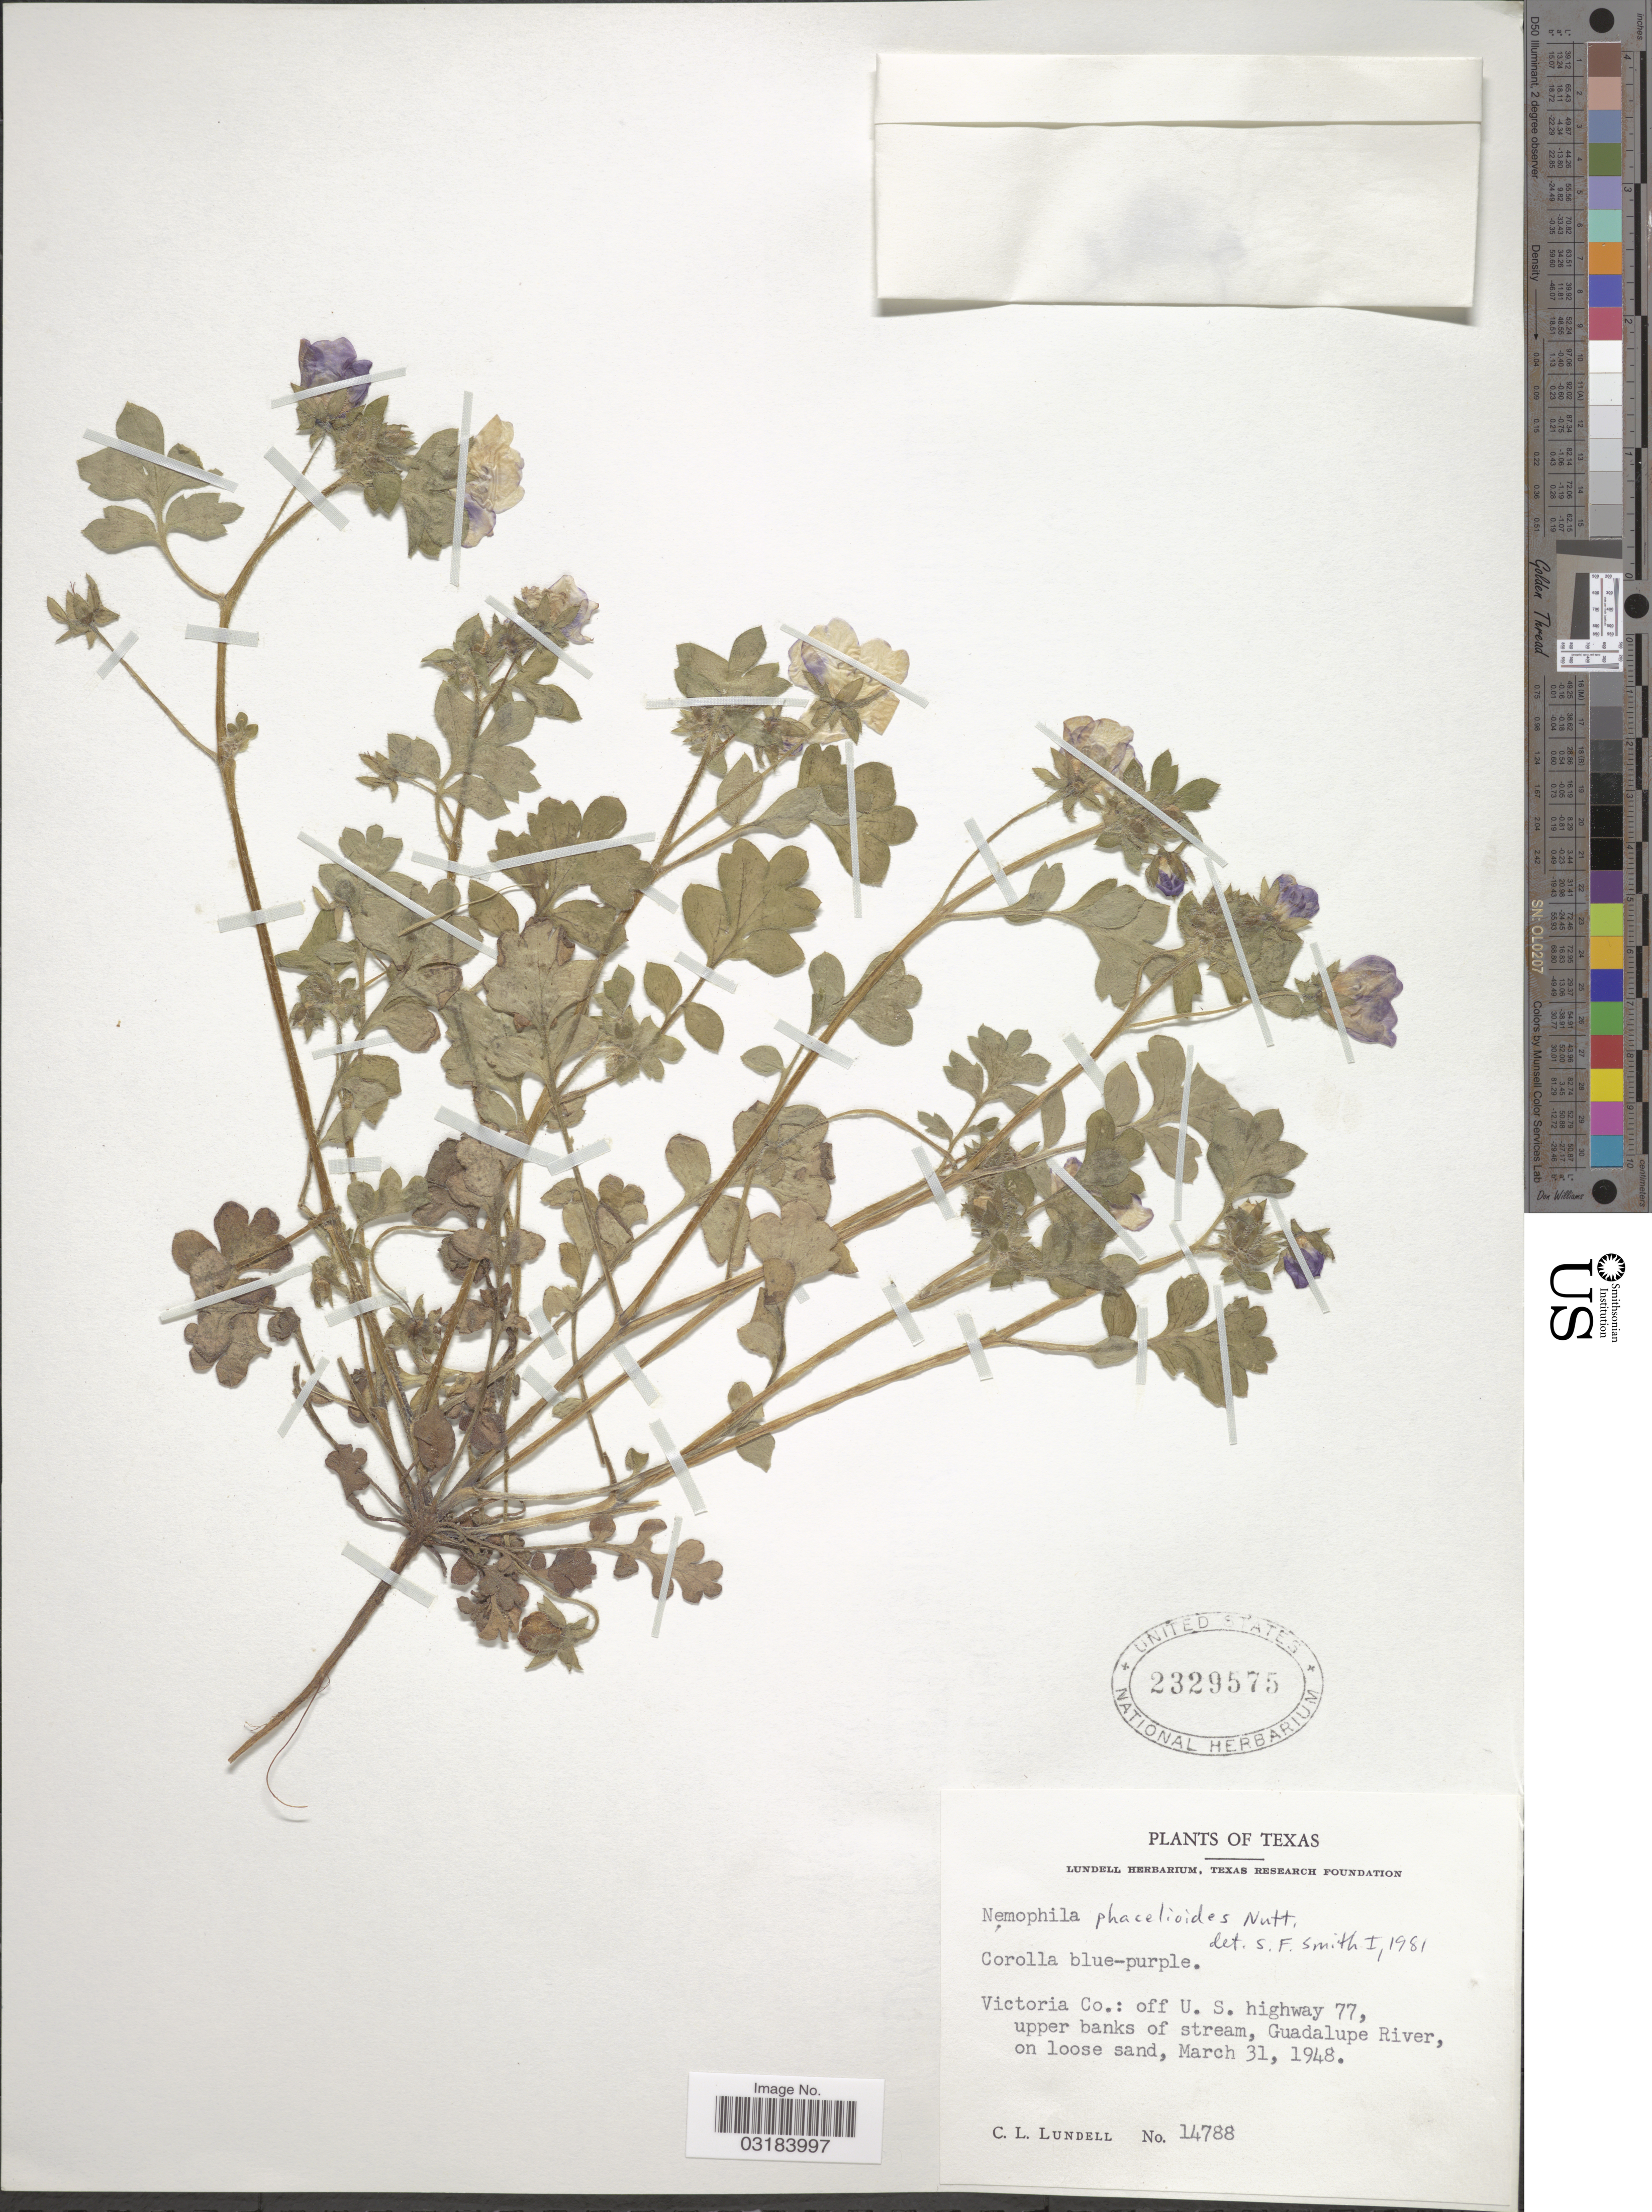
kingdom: Plantae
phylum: Tracheophyta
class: Magnoliopsida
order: Boraginales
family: Hydrophyllaceae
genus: Nemophila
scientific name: Nemophila phacelioides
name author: W.P.C. Barton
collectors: C. L. Lundell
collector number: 14788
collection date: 1948-03-31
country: United States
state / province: Texas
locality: Victoria Co.: off U.S. highway 77, upper banks of stream, Guadalupe River.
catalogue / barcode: US 2329575